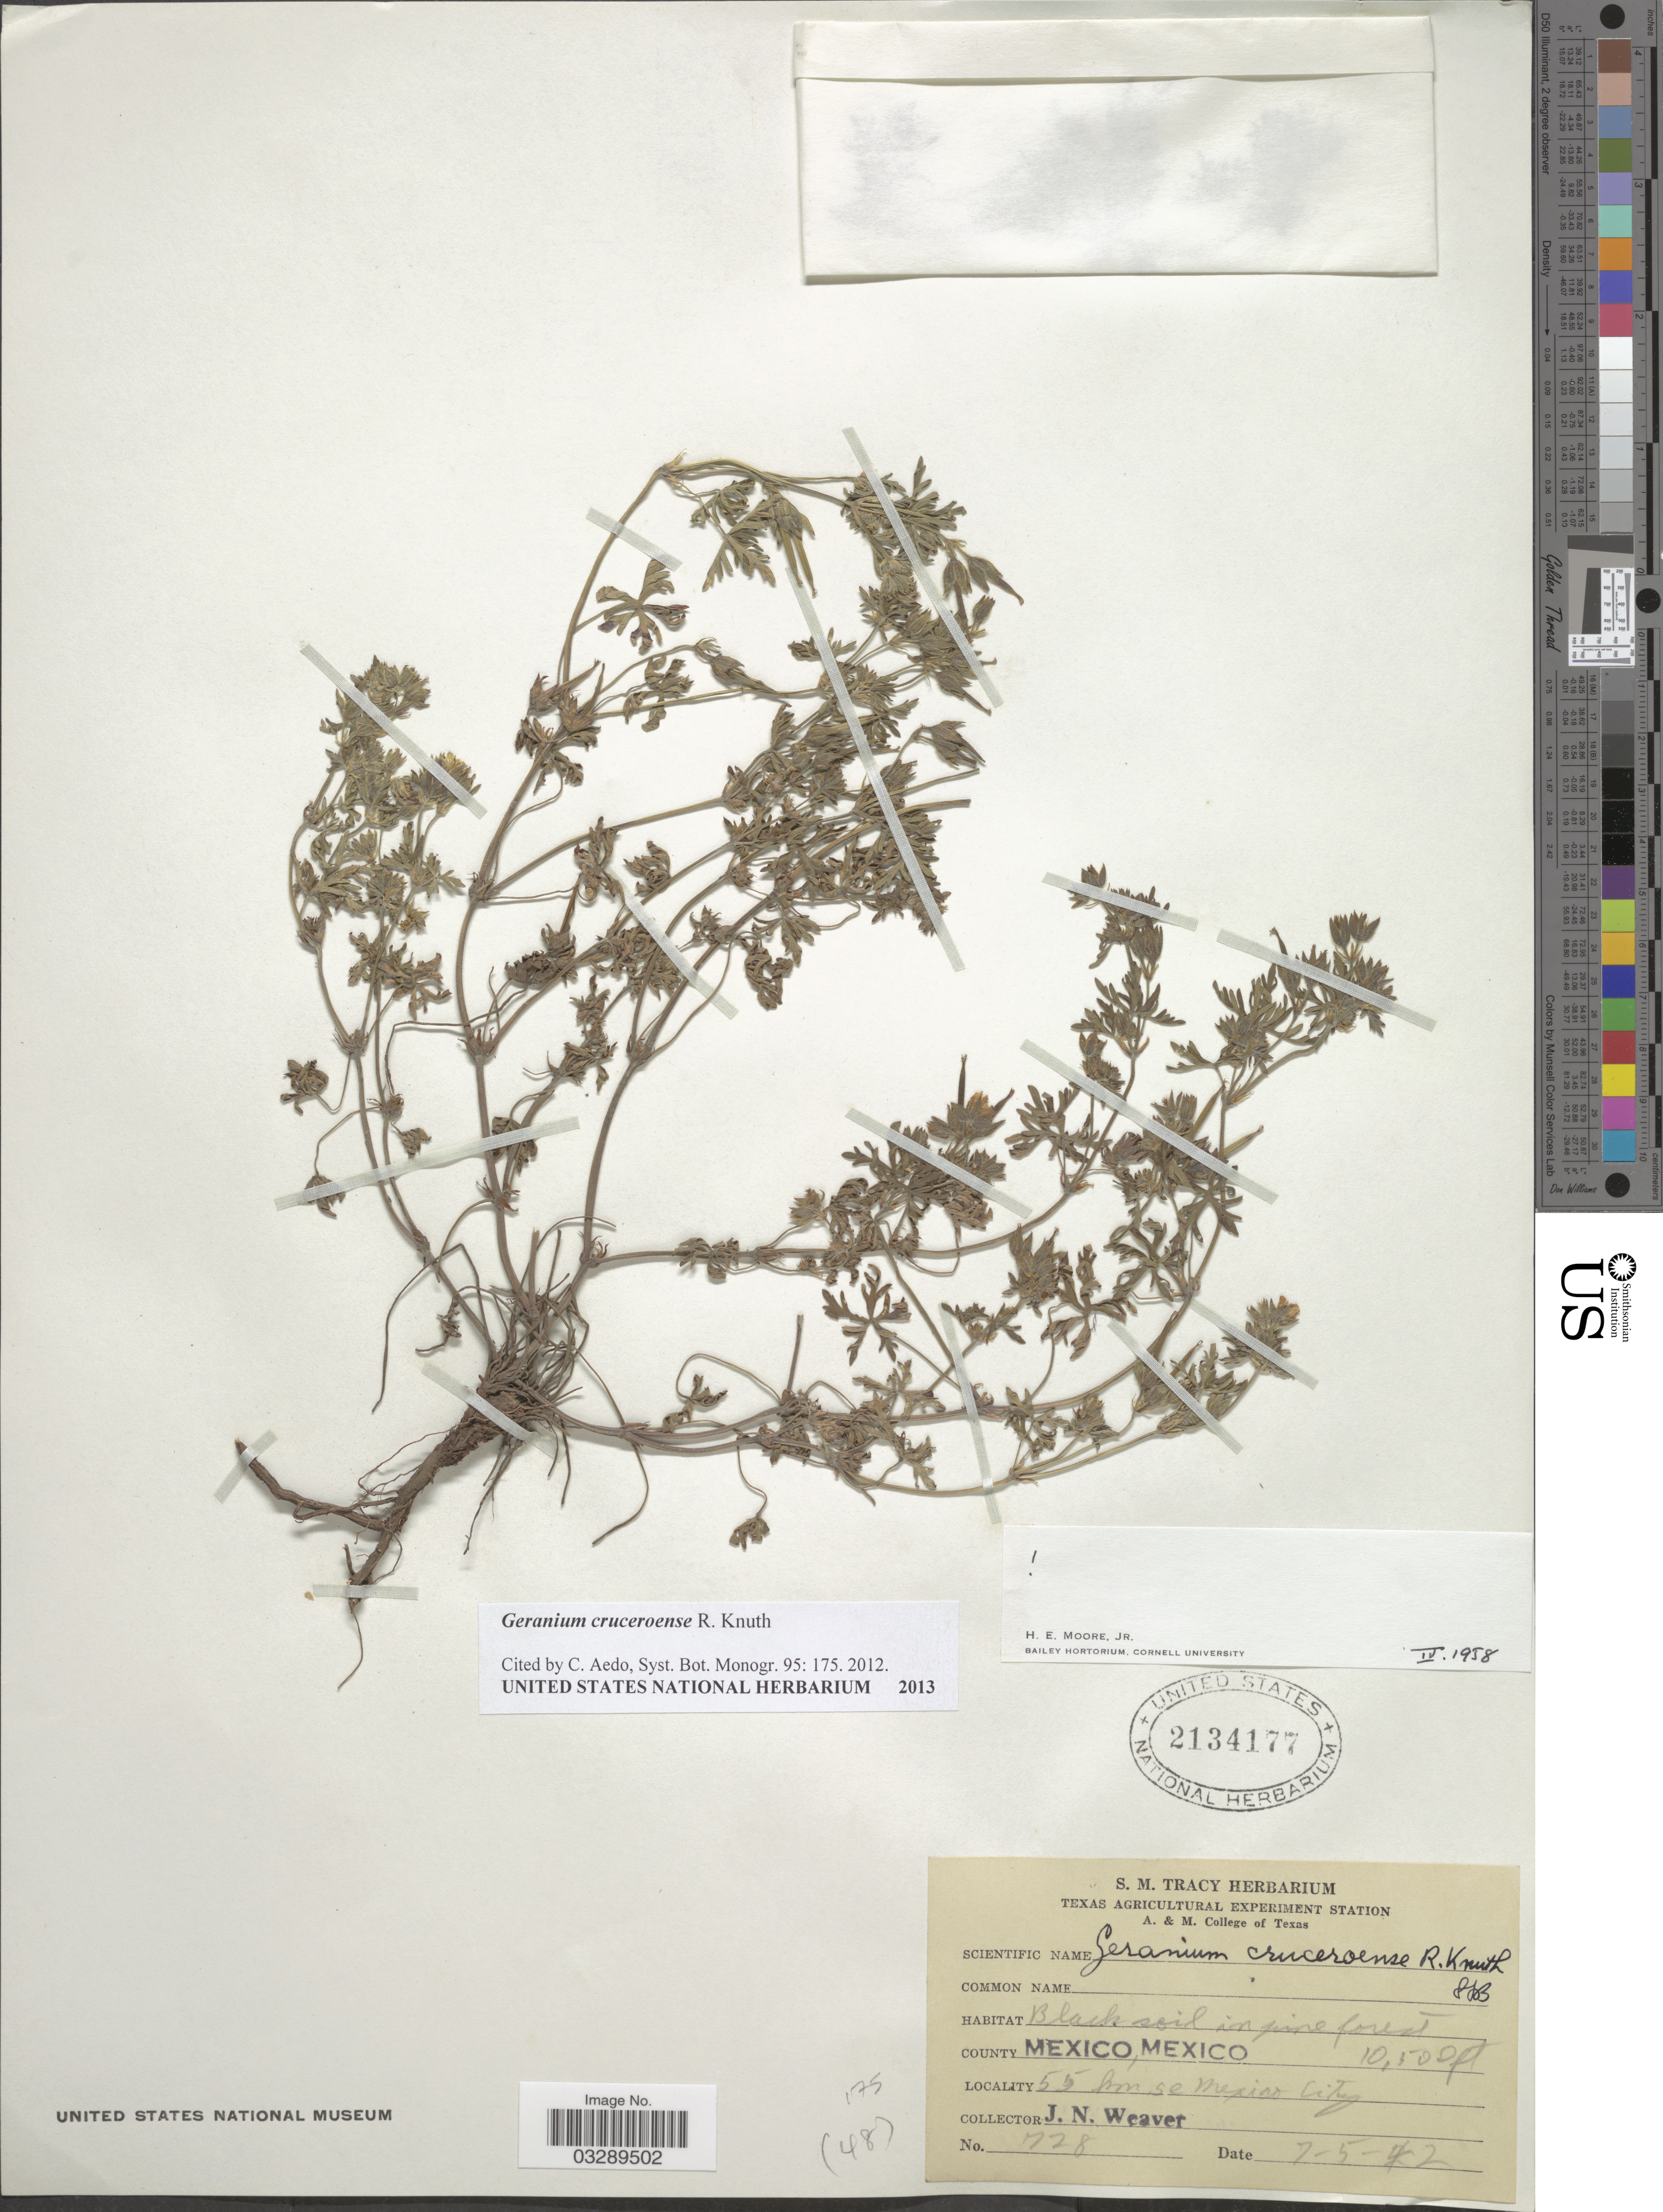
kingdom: Plantae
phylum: Tracheophyta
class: Magnoliopsida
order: Geraniales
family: Geraniaceae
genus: Geranium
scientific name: Geranium cruceroense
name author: R. Knuth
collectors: J. N. Weaver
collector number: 728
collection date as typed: Transcribed d/m/y: 7/5/42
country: Mexico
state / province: México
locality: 55 km se Mexico City.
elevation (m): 3200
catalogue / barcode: US 2134177